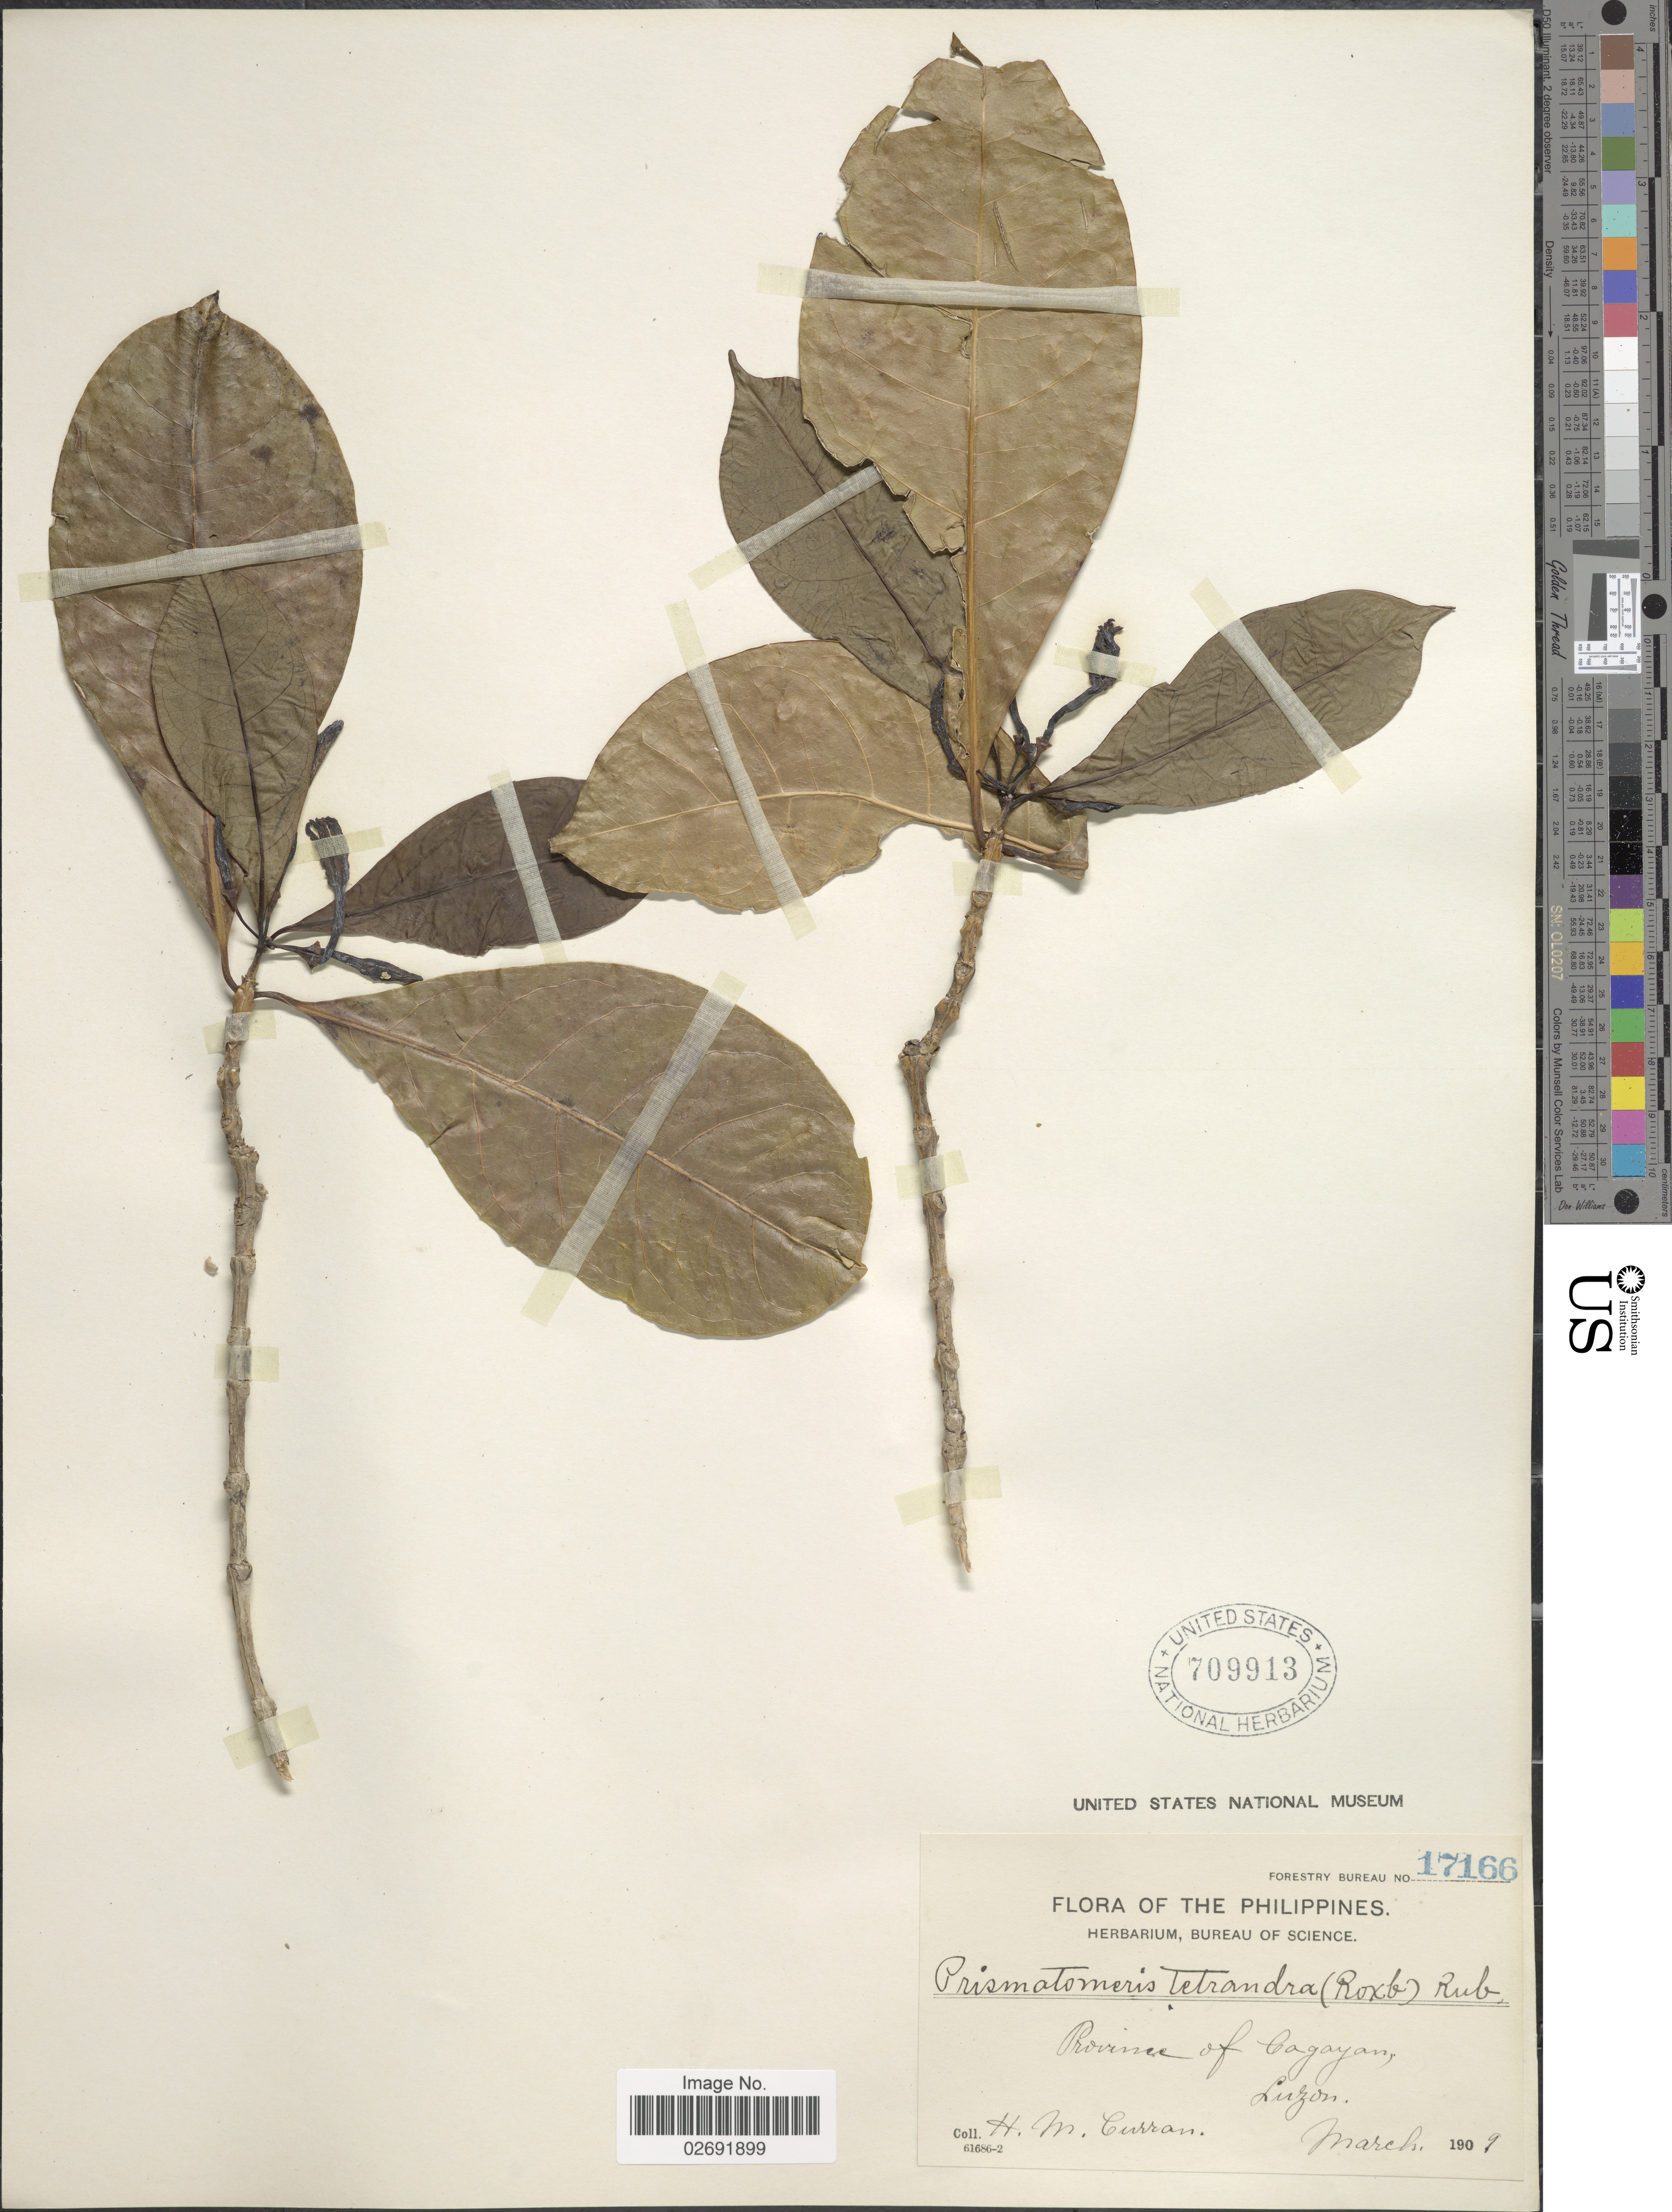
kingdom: Plantae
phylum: Tracheophyta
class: Magnoliopsida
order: Gentianales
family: Rubiaceae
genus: Prismatomeris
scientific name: Prismatomeris sp.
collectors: H. M. Curran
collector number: Forestry Bureau 17166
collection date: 1909-03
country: Philippines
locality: Province of Cagayan, Luzon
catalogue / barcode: US 709913